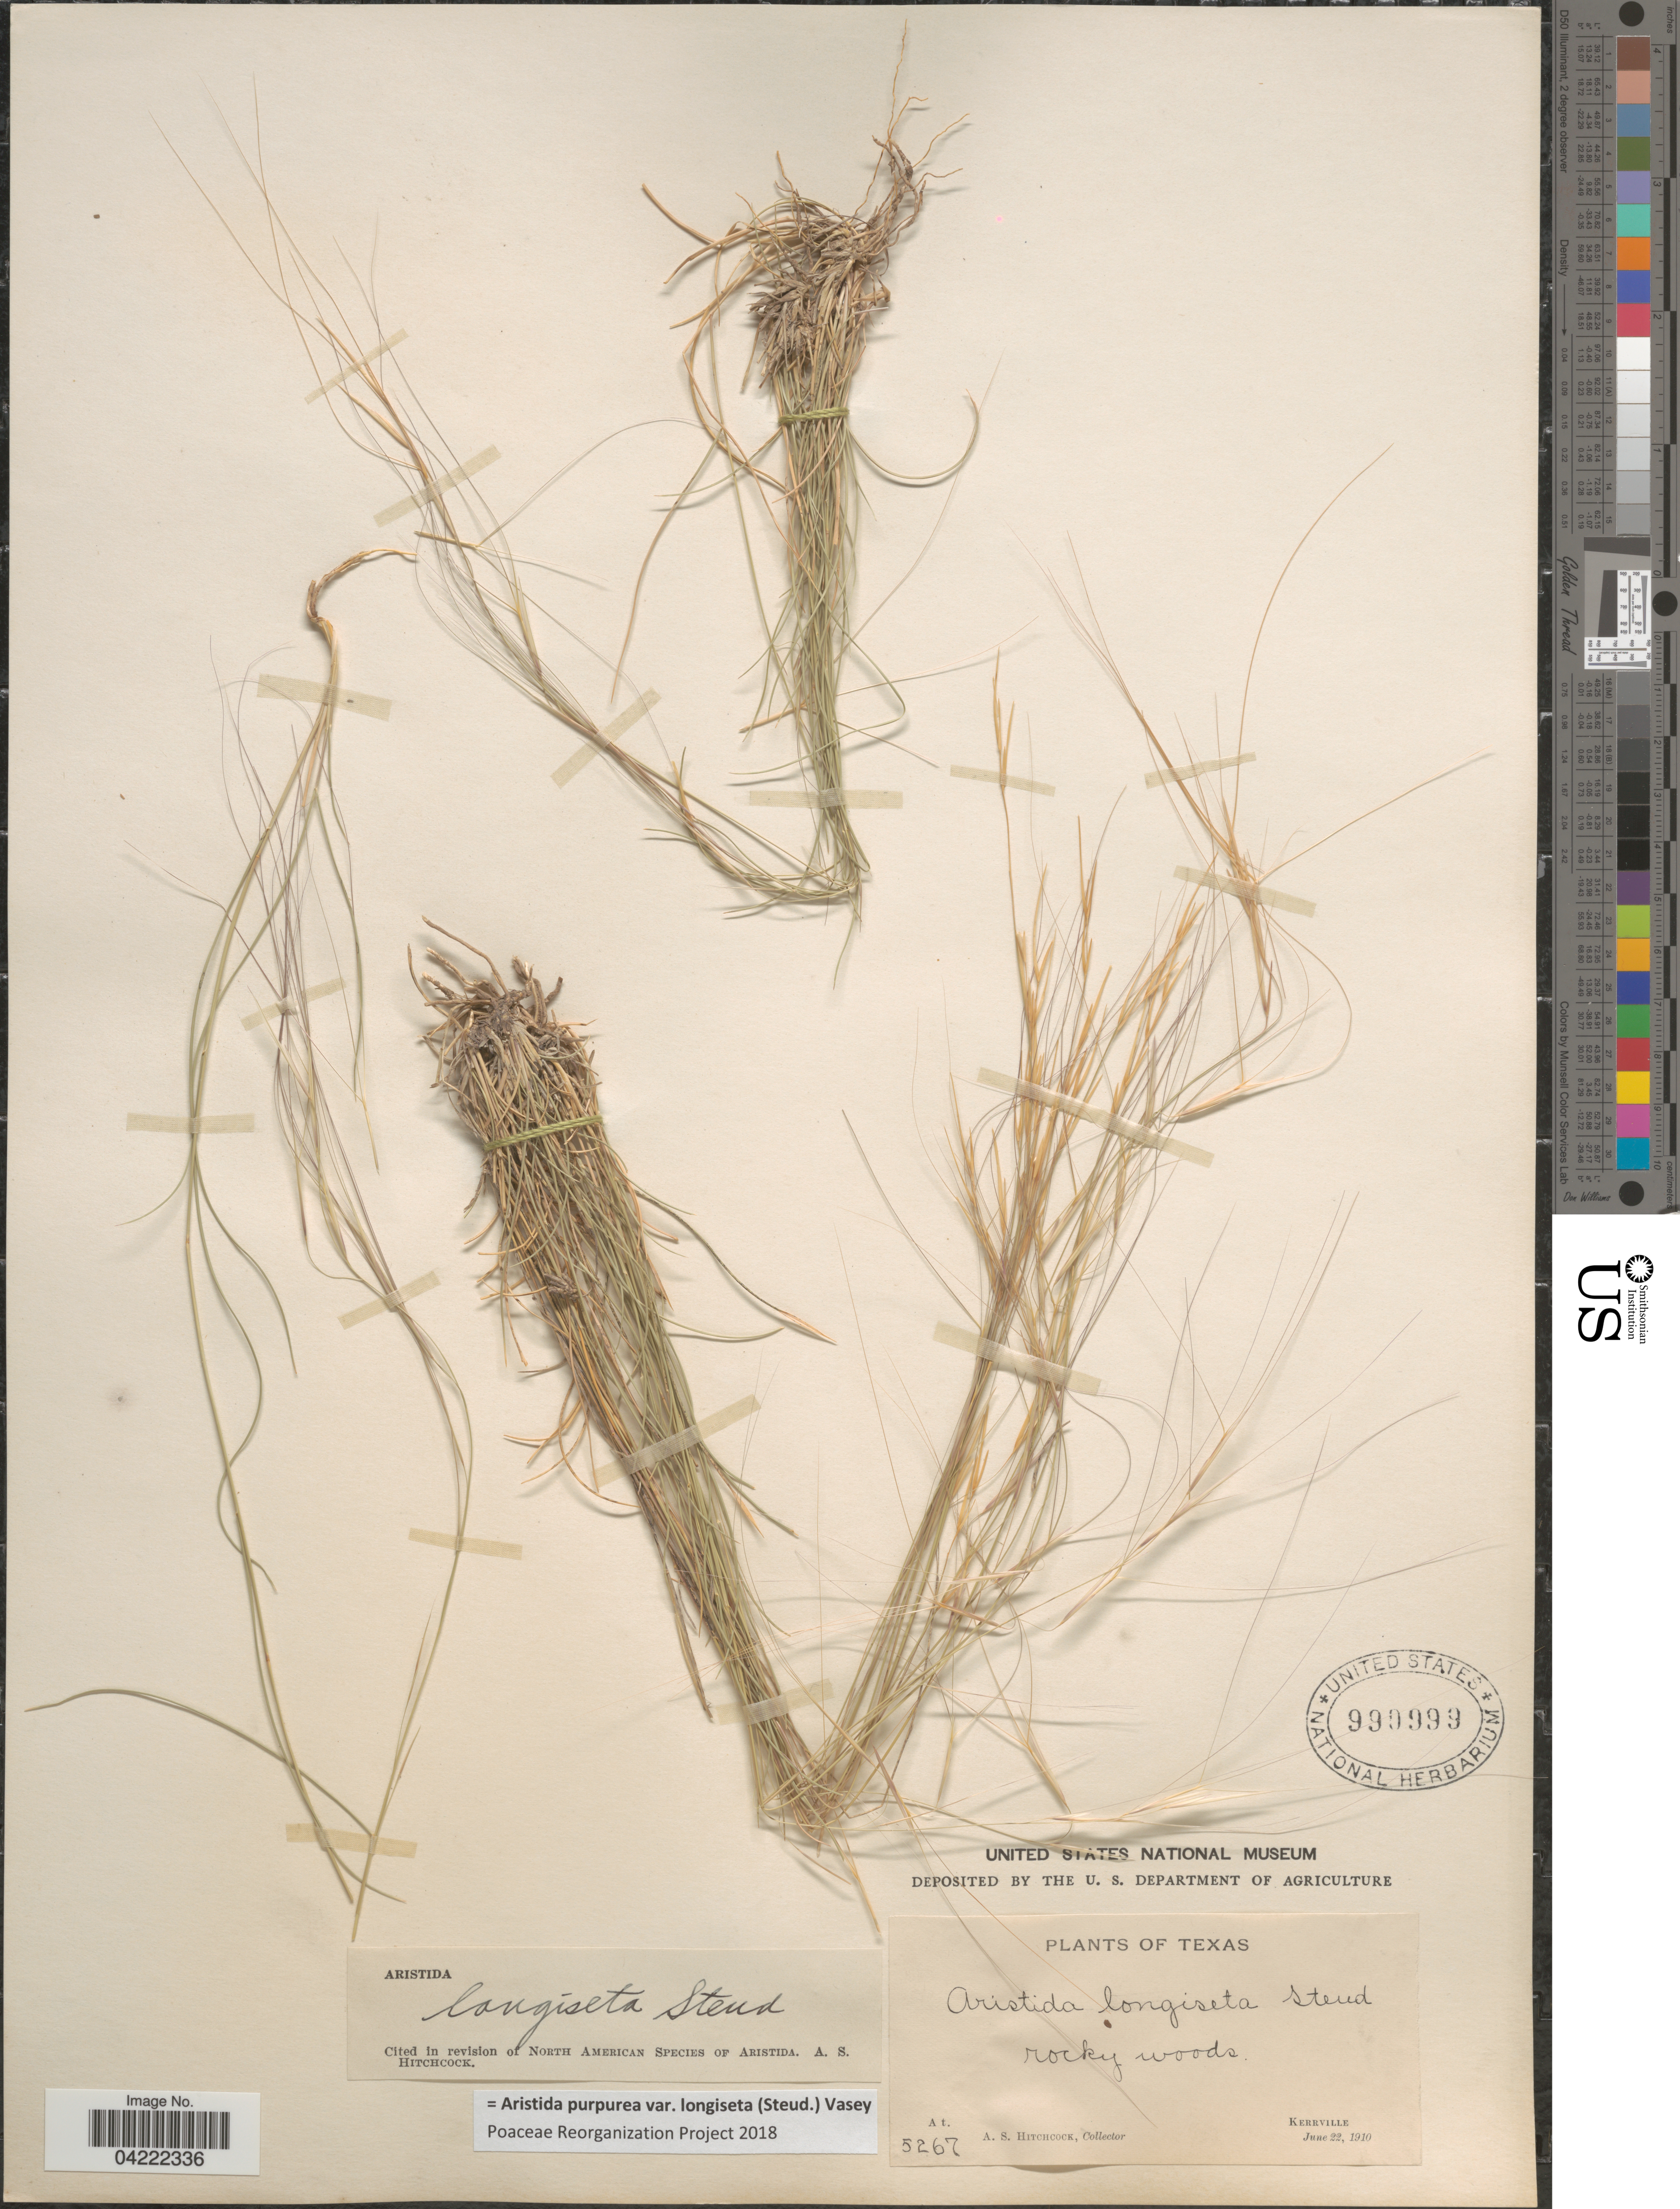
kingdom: Plantae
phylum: Tracheophyta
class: Liliopsida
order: Poales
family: Poaceae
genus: Aristida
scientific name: Aristida purpurea var. longiseta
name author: (Steud.) Vasey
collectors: A. S. Hitchcock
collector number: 5267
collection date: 1910-06-22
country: United States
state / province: Texas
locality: Rocky woods. Kerrville.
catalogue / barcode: US 990999